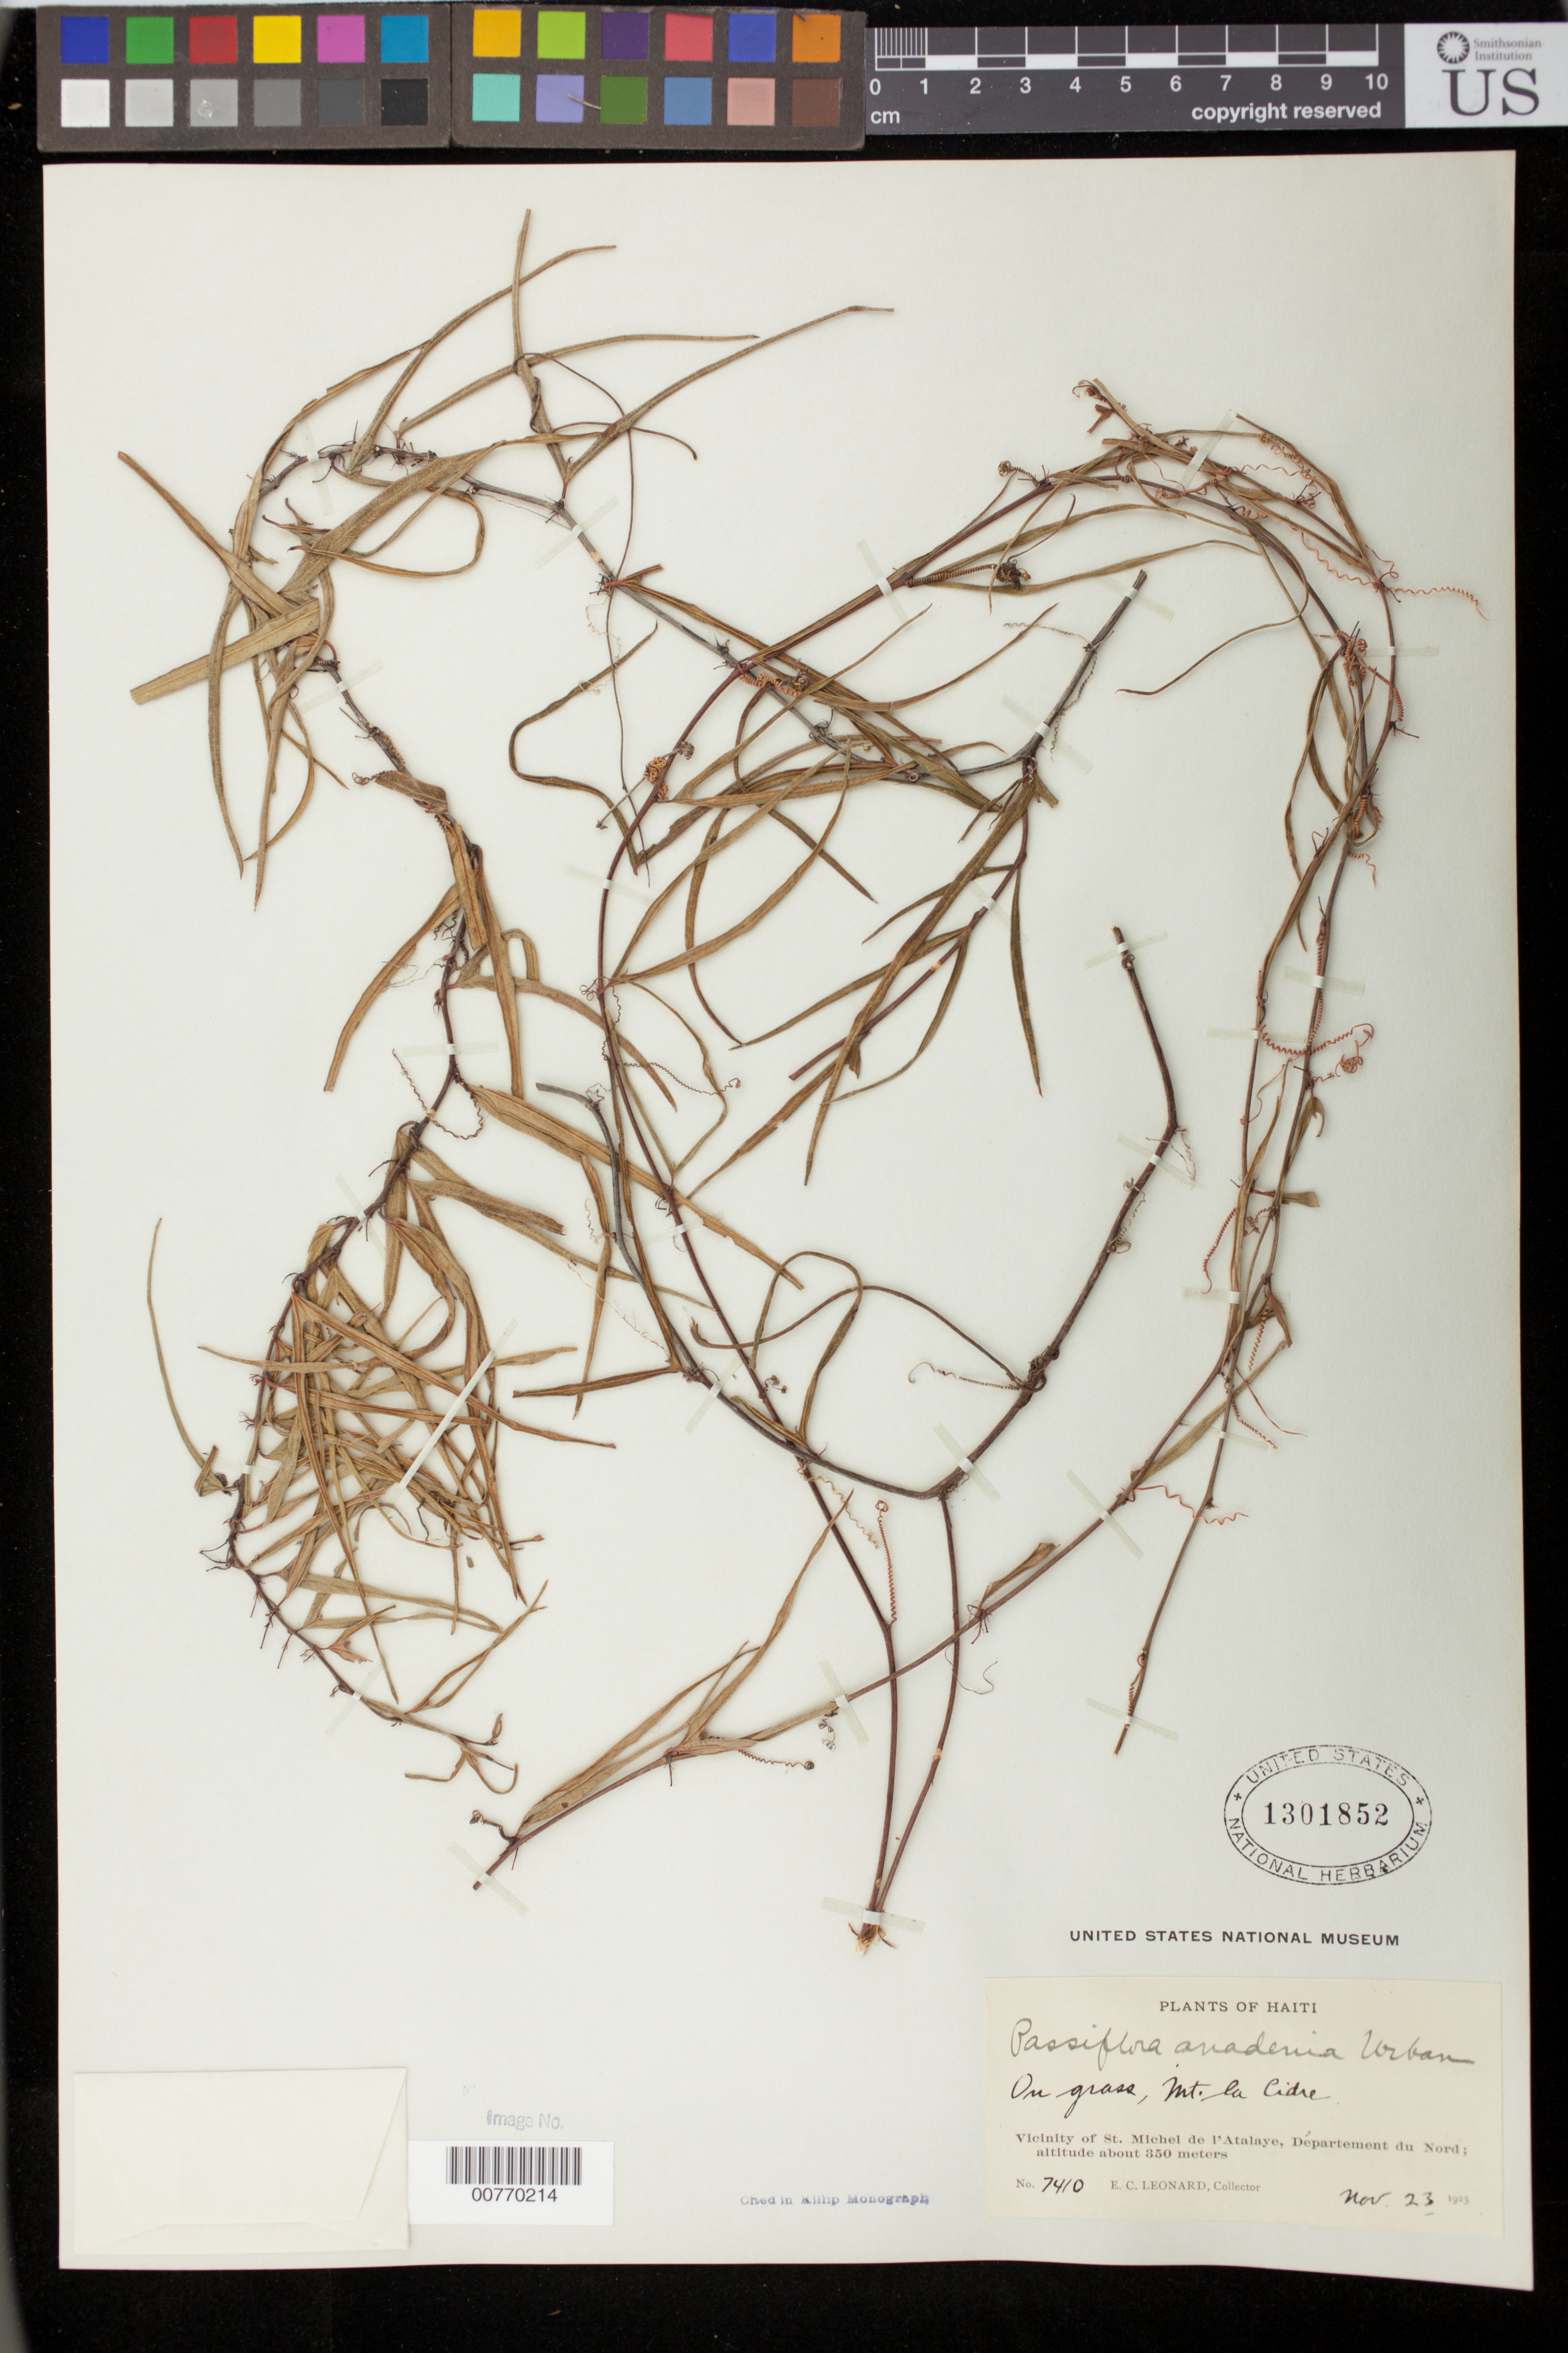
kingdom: Plantae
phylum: Tracheophyta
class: Magnoliopsida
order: Malpighiales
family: Passifloraceae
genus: Passiflora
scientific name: Passiflora anadenia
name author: Urb.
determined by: Killip, Ellsworth P.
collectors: E. C. Leonard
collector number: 7410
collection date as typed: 23 Nov 1925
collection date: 1925-11-23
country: Haiti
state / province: Nord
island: Hispaniola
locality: Vicinity of St. Michel de l'Atalaye, Mt. la Cidre.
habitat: On grass.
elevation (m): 350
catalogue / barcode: US 1301852